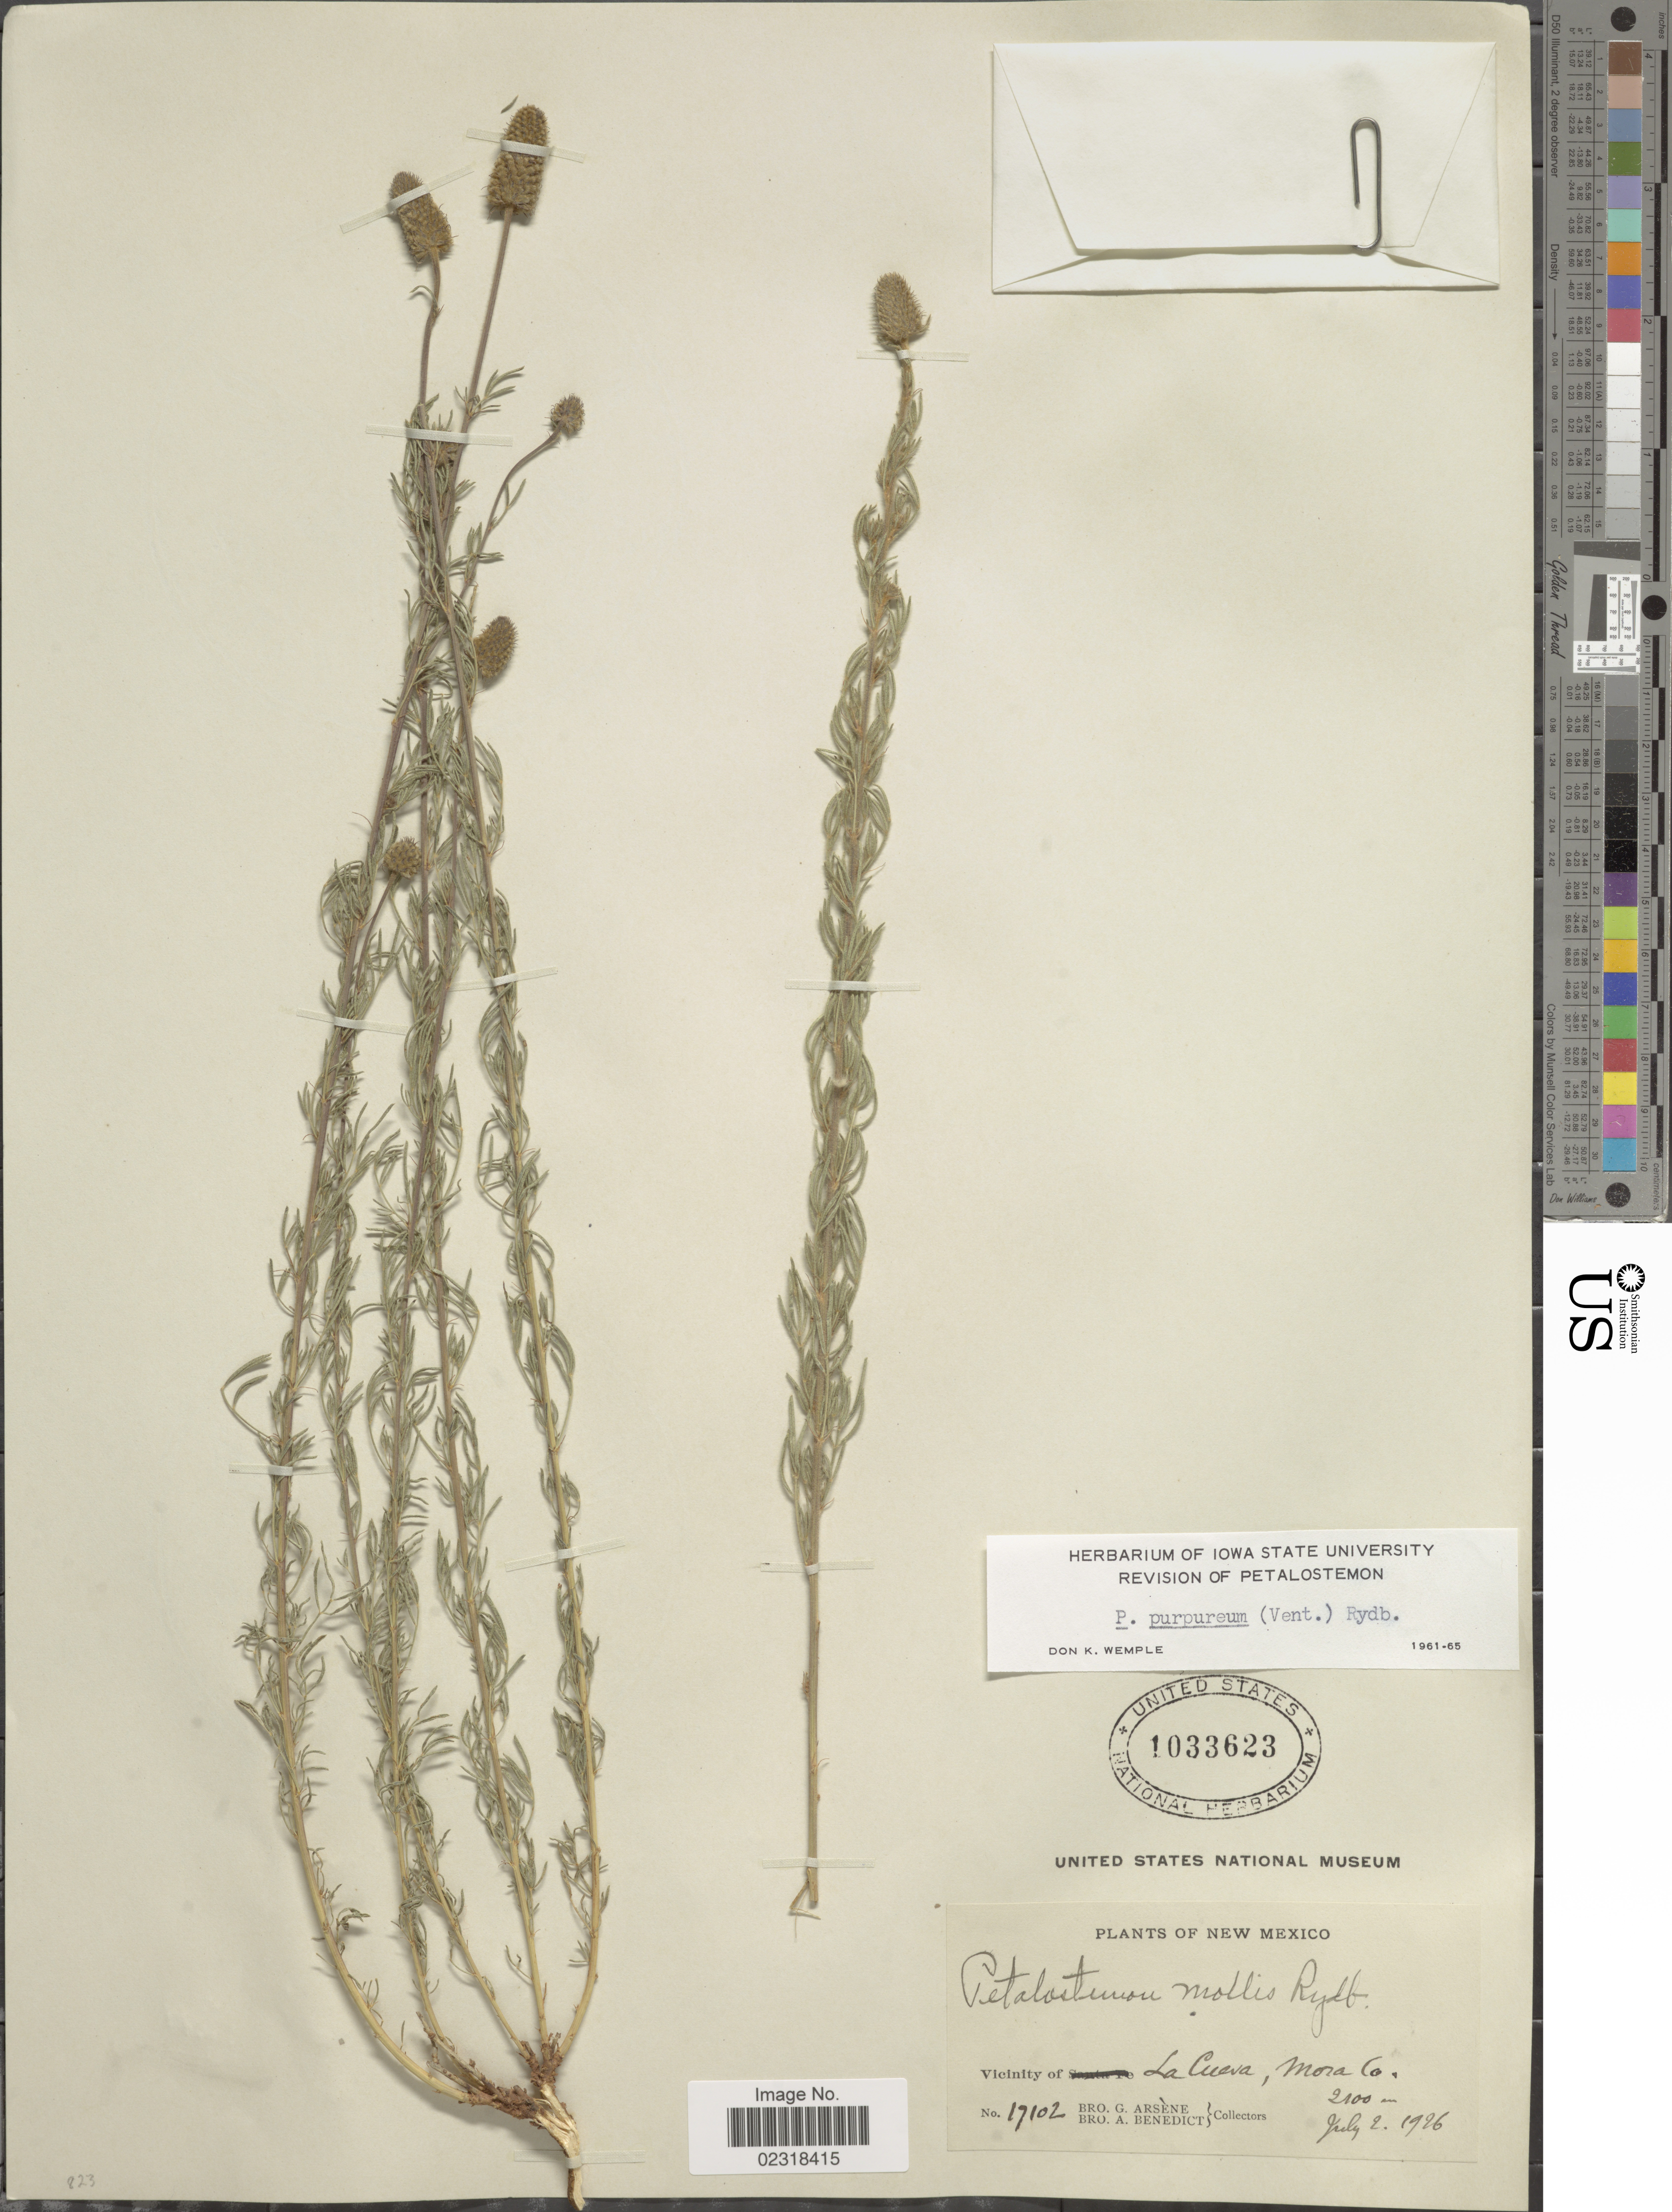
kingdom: Plantae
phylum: Tracheophyta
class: Magnoliopsida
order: Fabales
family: Fabaceae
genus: Dalea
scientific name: Dalea purpurea var. purpurea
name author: Vent.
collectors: Bro. G. Arsène & Bro. A. Benedict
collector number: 17102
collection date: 1926-07-02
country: United States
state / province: New Mexico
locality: Vicinity of La Cueva, Mora Co.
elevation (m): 2100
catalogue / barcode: US 1033623